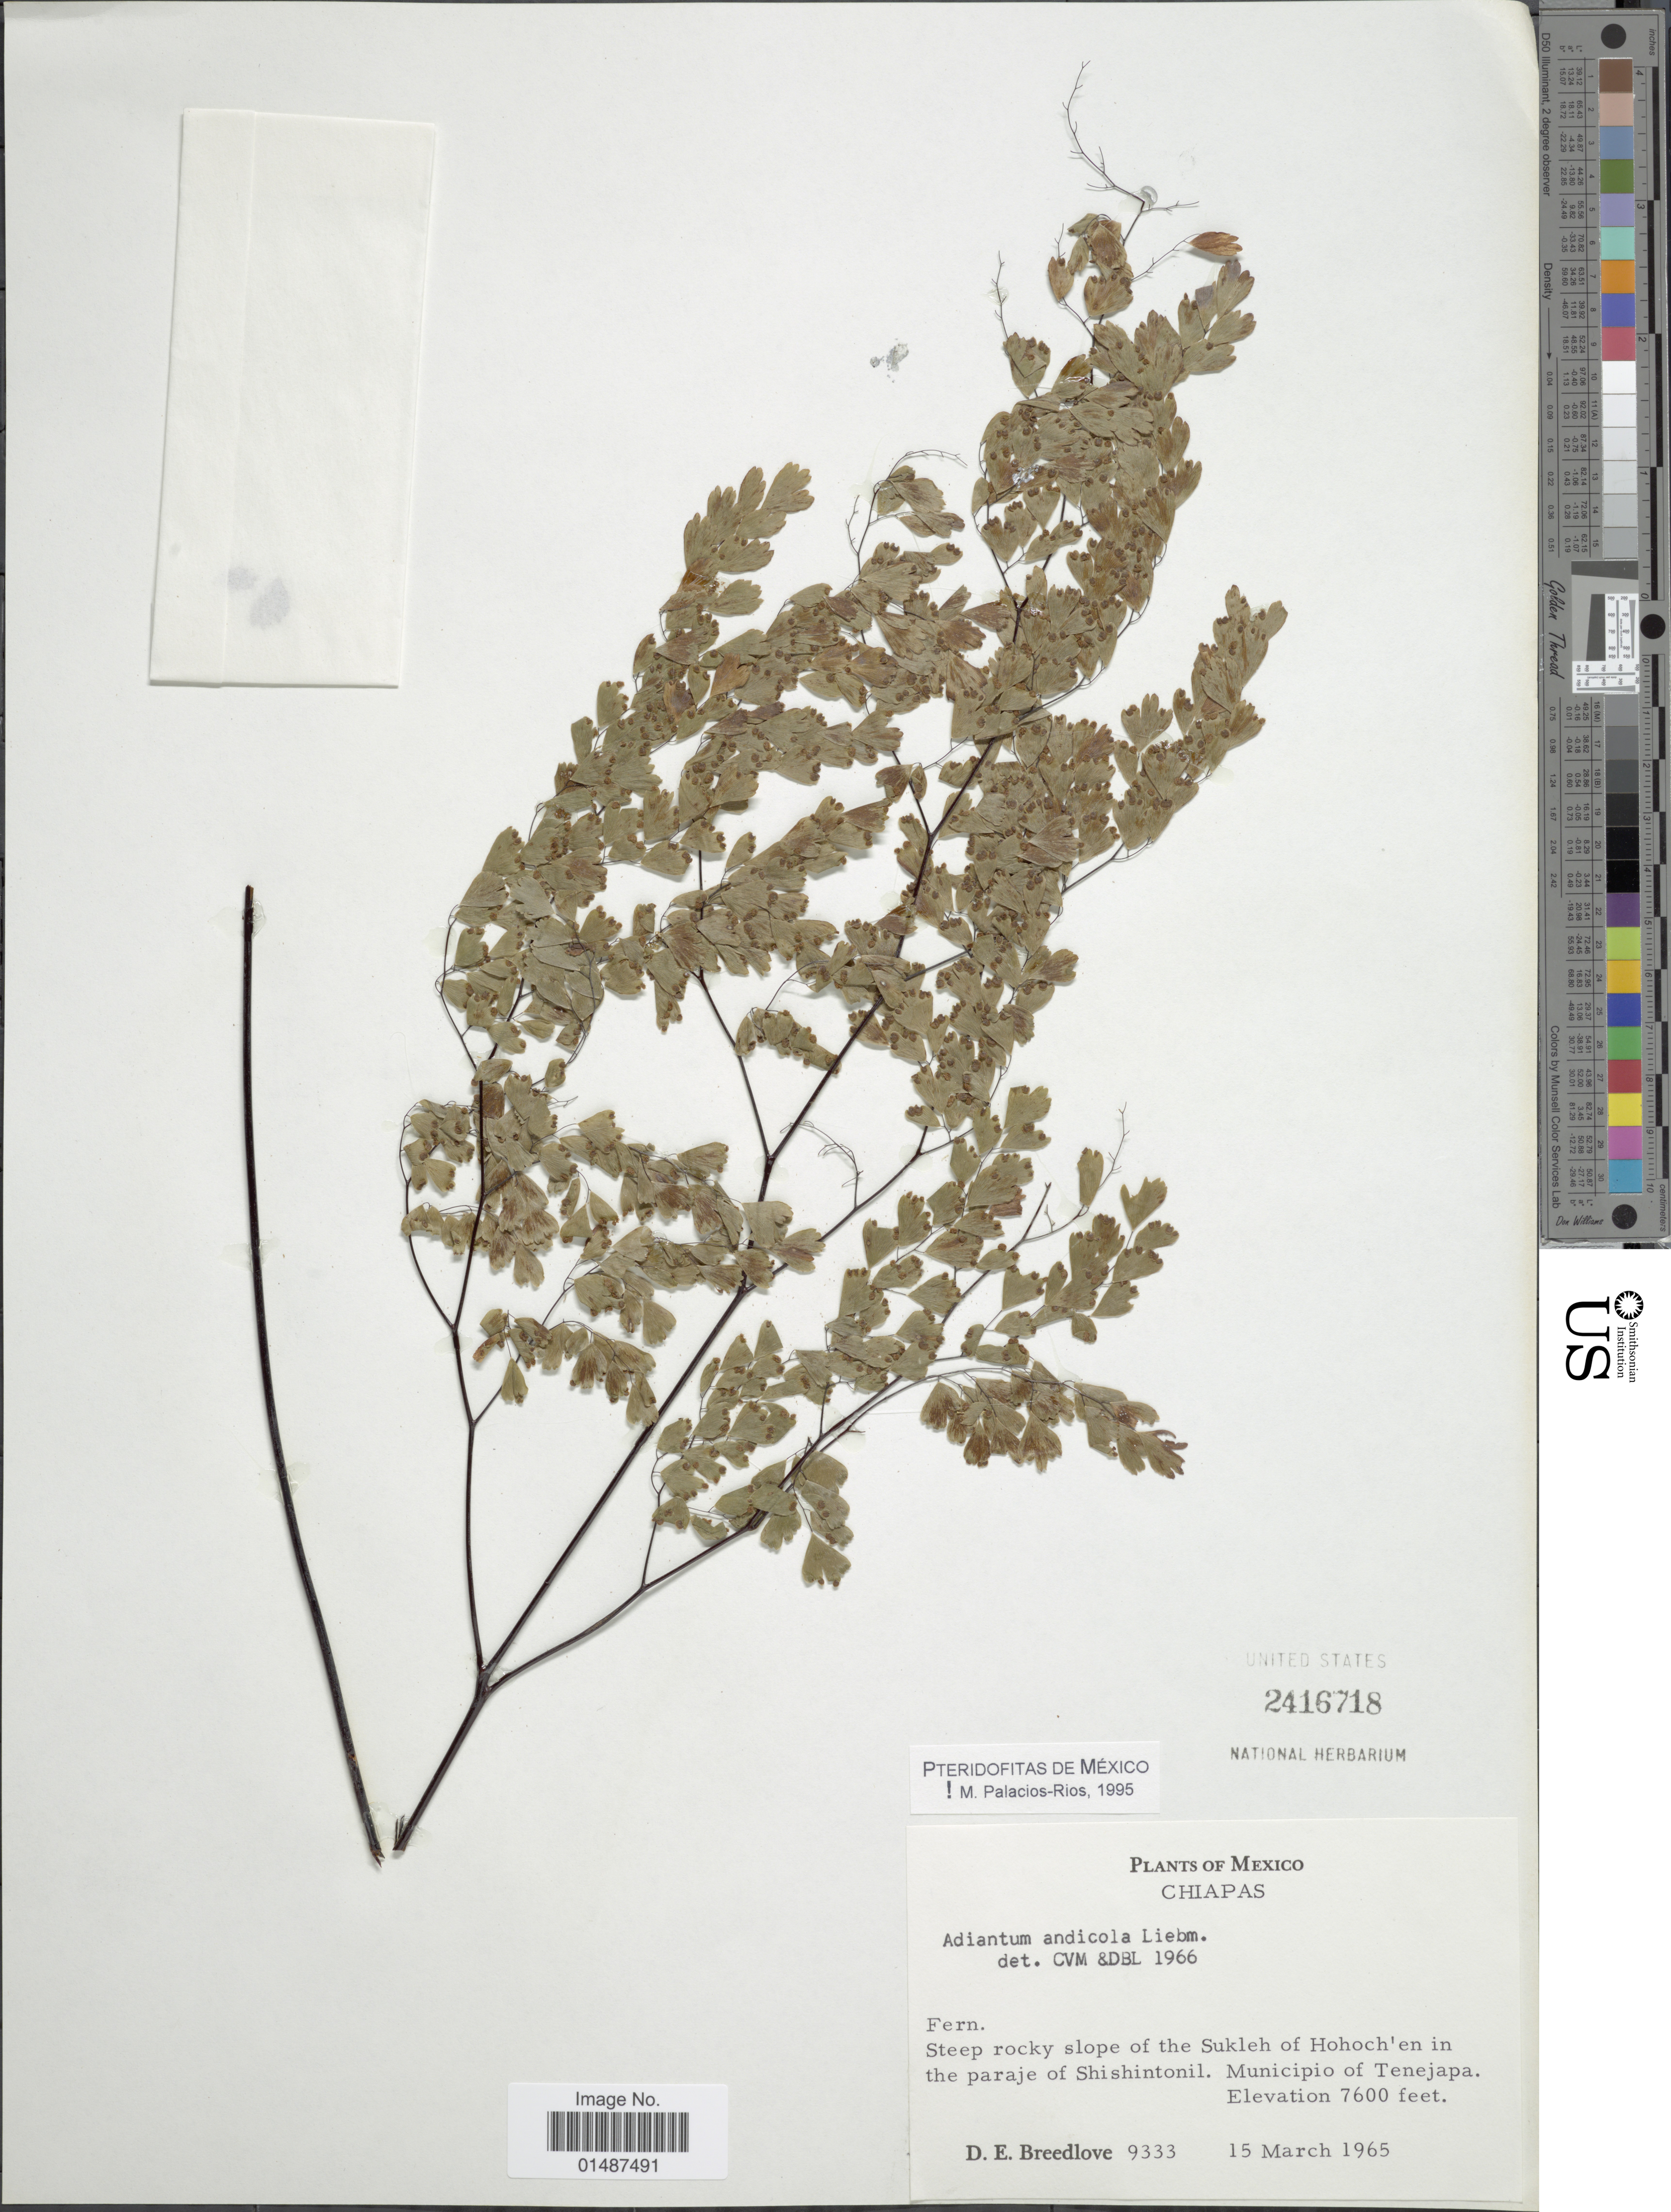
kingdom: Plantae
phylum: Tracheophyta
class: Polypodiopsida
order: Polypodiales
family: Pteridaceae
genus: Adiantum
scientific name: Adiantum andicola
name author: Liebm.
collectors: D. E. Breedlove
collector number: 9333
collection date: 1965-03-15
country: Mexico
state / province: Chiapas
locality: Steep rocky slope of the Sukleh of Hohoch'en in the paraje of Shishintonil, Municipio of Tenejapa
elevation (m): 2316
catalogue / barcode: US 2416718